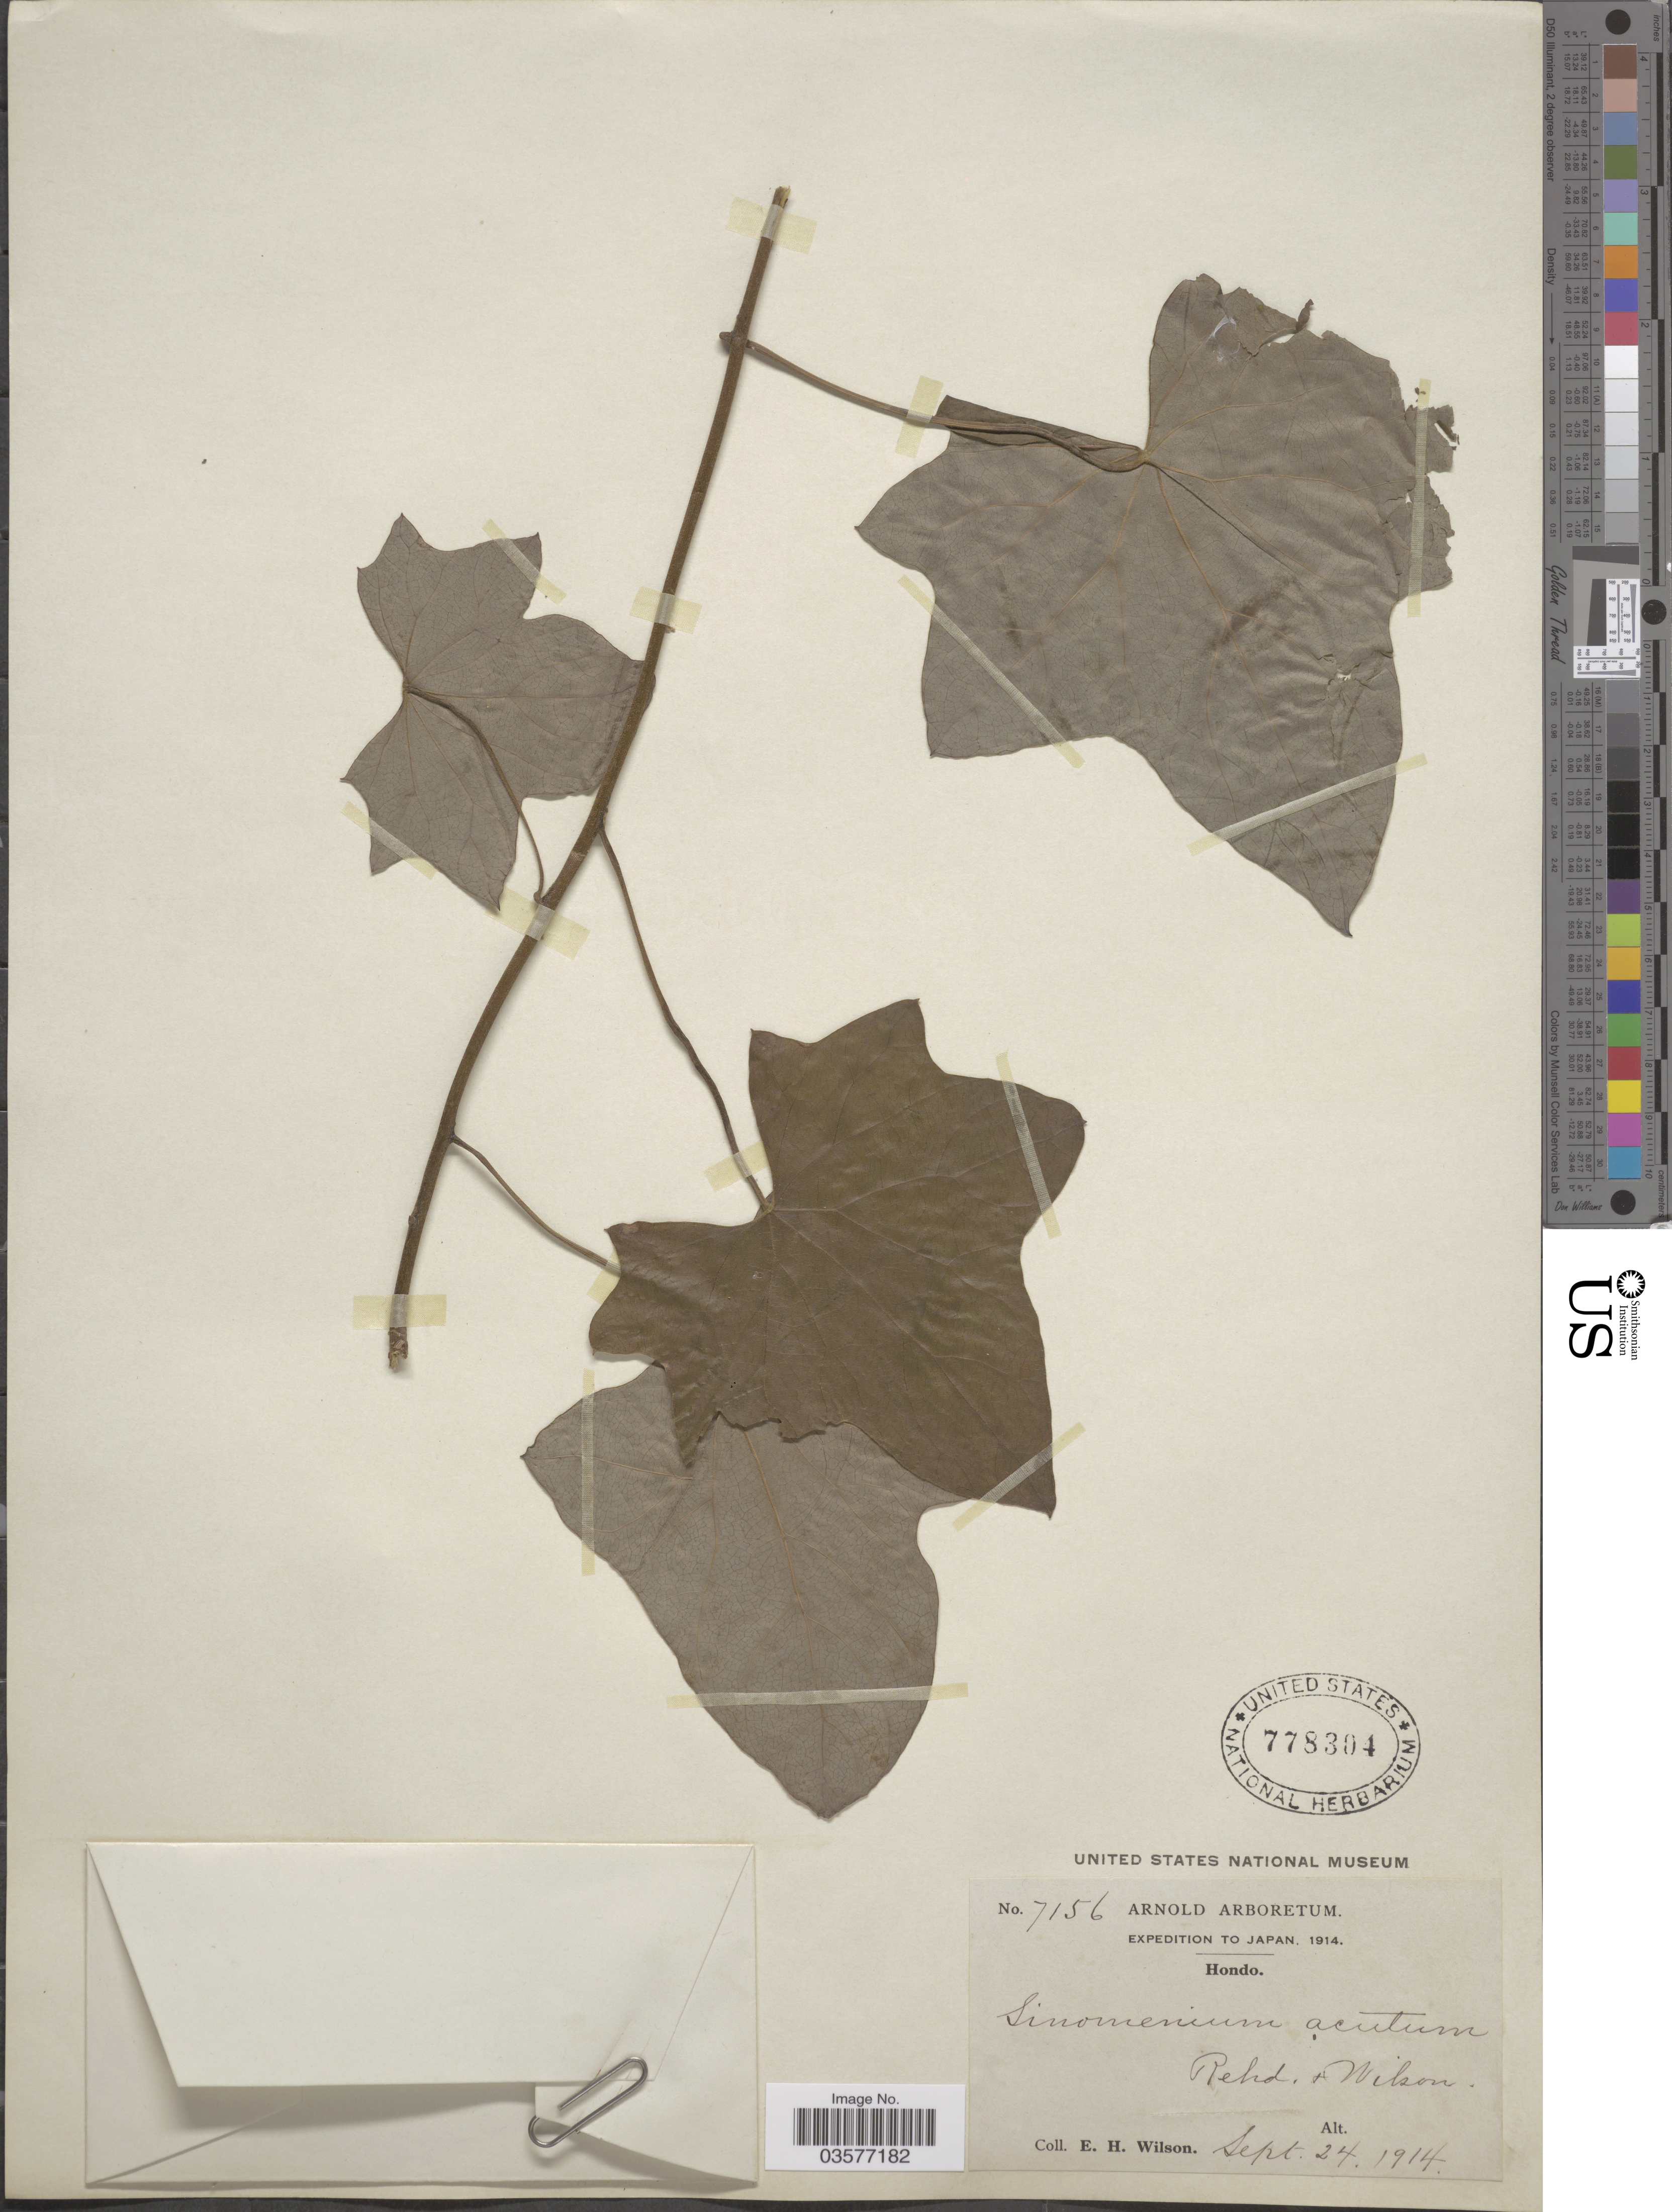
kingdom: Plantae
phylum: Tracheophyta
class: Magnoliopsida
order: Ranunculales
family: Menispermaceae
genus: Sinomenium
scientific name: Sinomenium acutum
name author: (Thunb.) Rehder & E.H. Wilson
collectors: E. Wilson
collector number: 7156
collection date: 1914-09-24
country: Japan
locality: Hondo.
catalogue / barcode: US 778304